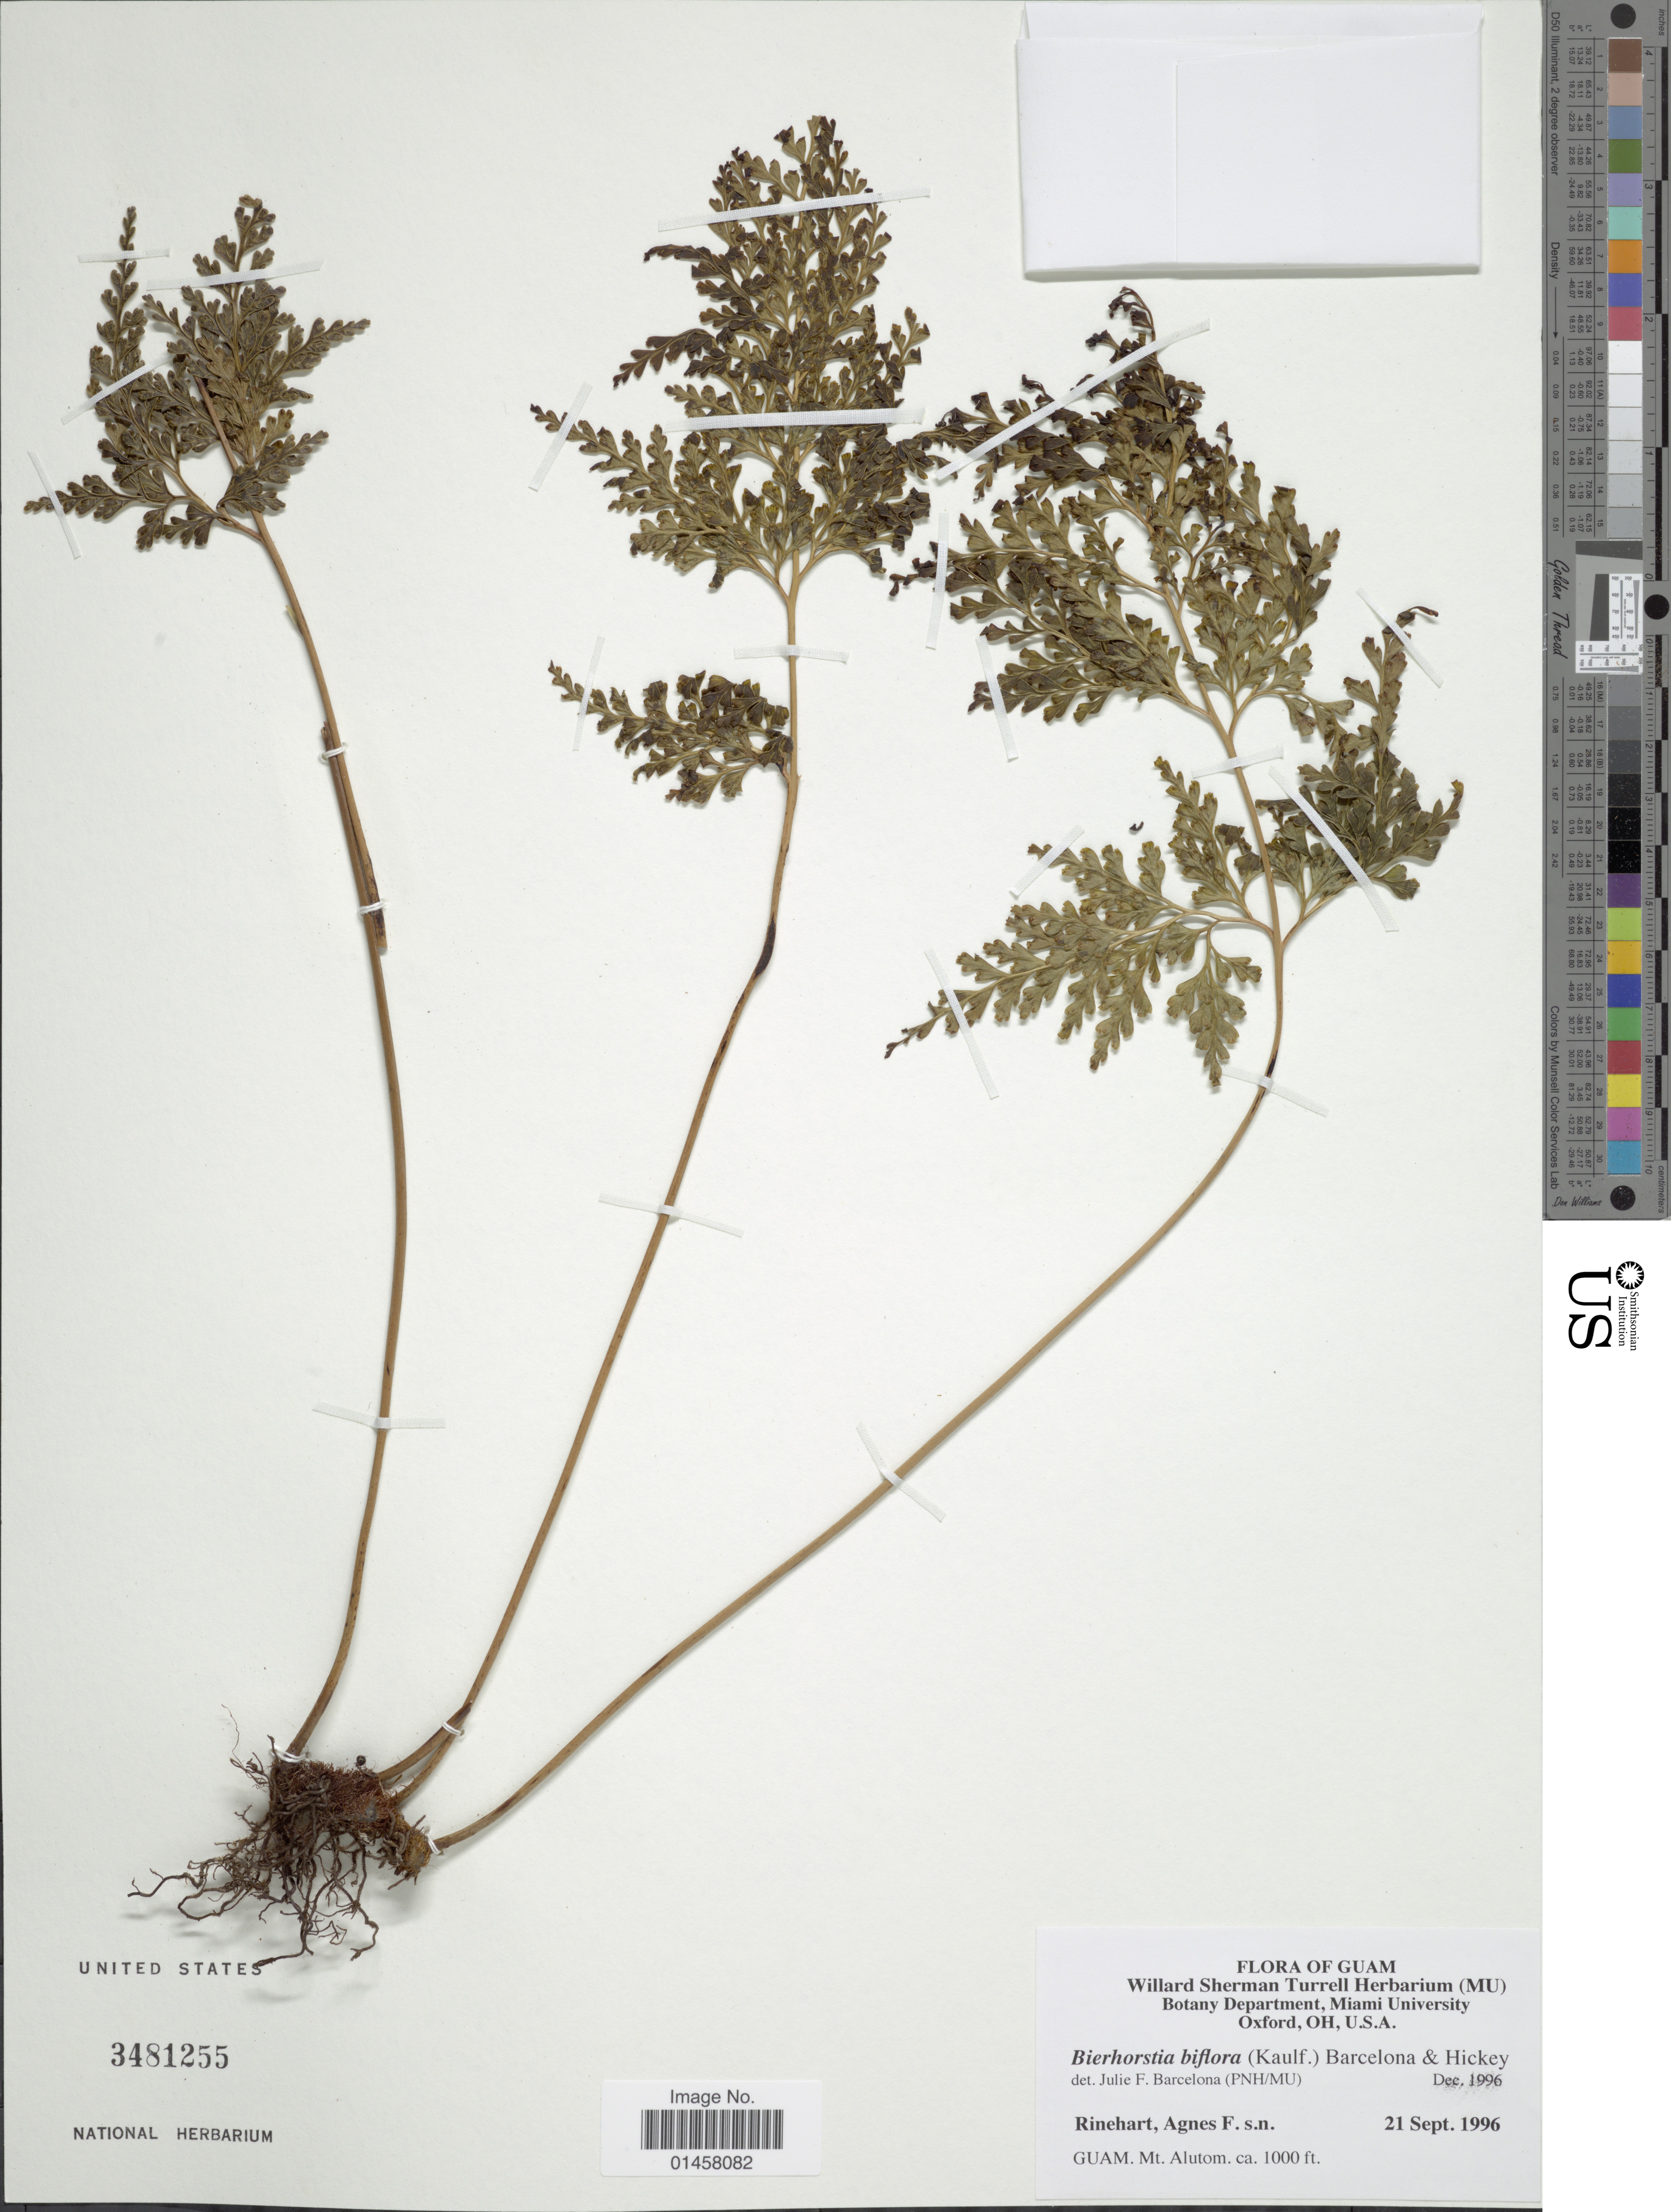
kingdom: Plantae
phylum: Tracheophyta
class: Polypodiopsida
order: Polypodiales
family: Lindsaeaceae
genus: Sphenomeris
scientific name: Sphenomeris biflora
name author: (Kaulf.) Mett.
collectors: A. Rinehart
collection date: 1996-09-21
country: Guam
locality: Mt. Alutom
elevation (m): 305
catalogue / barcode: US 3481255